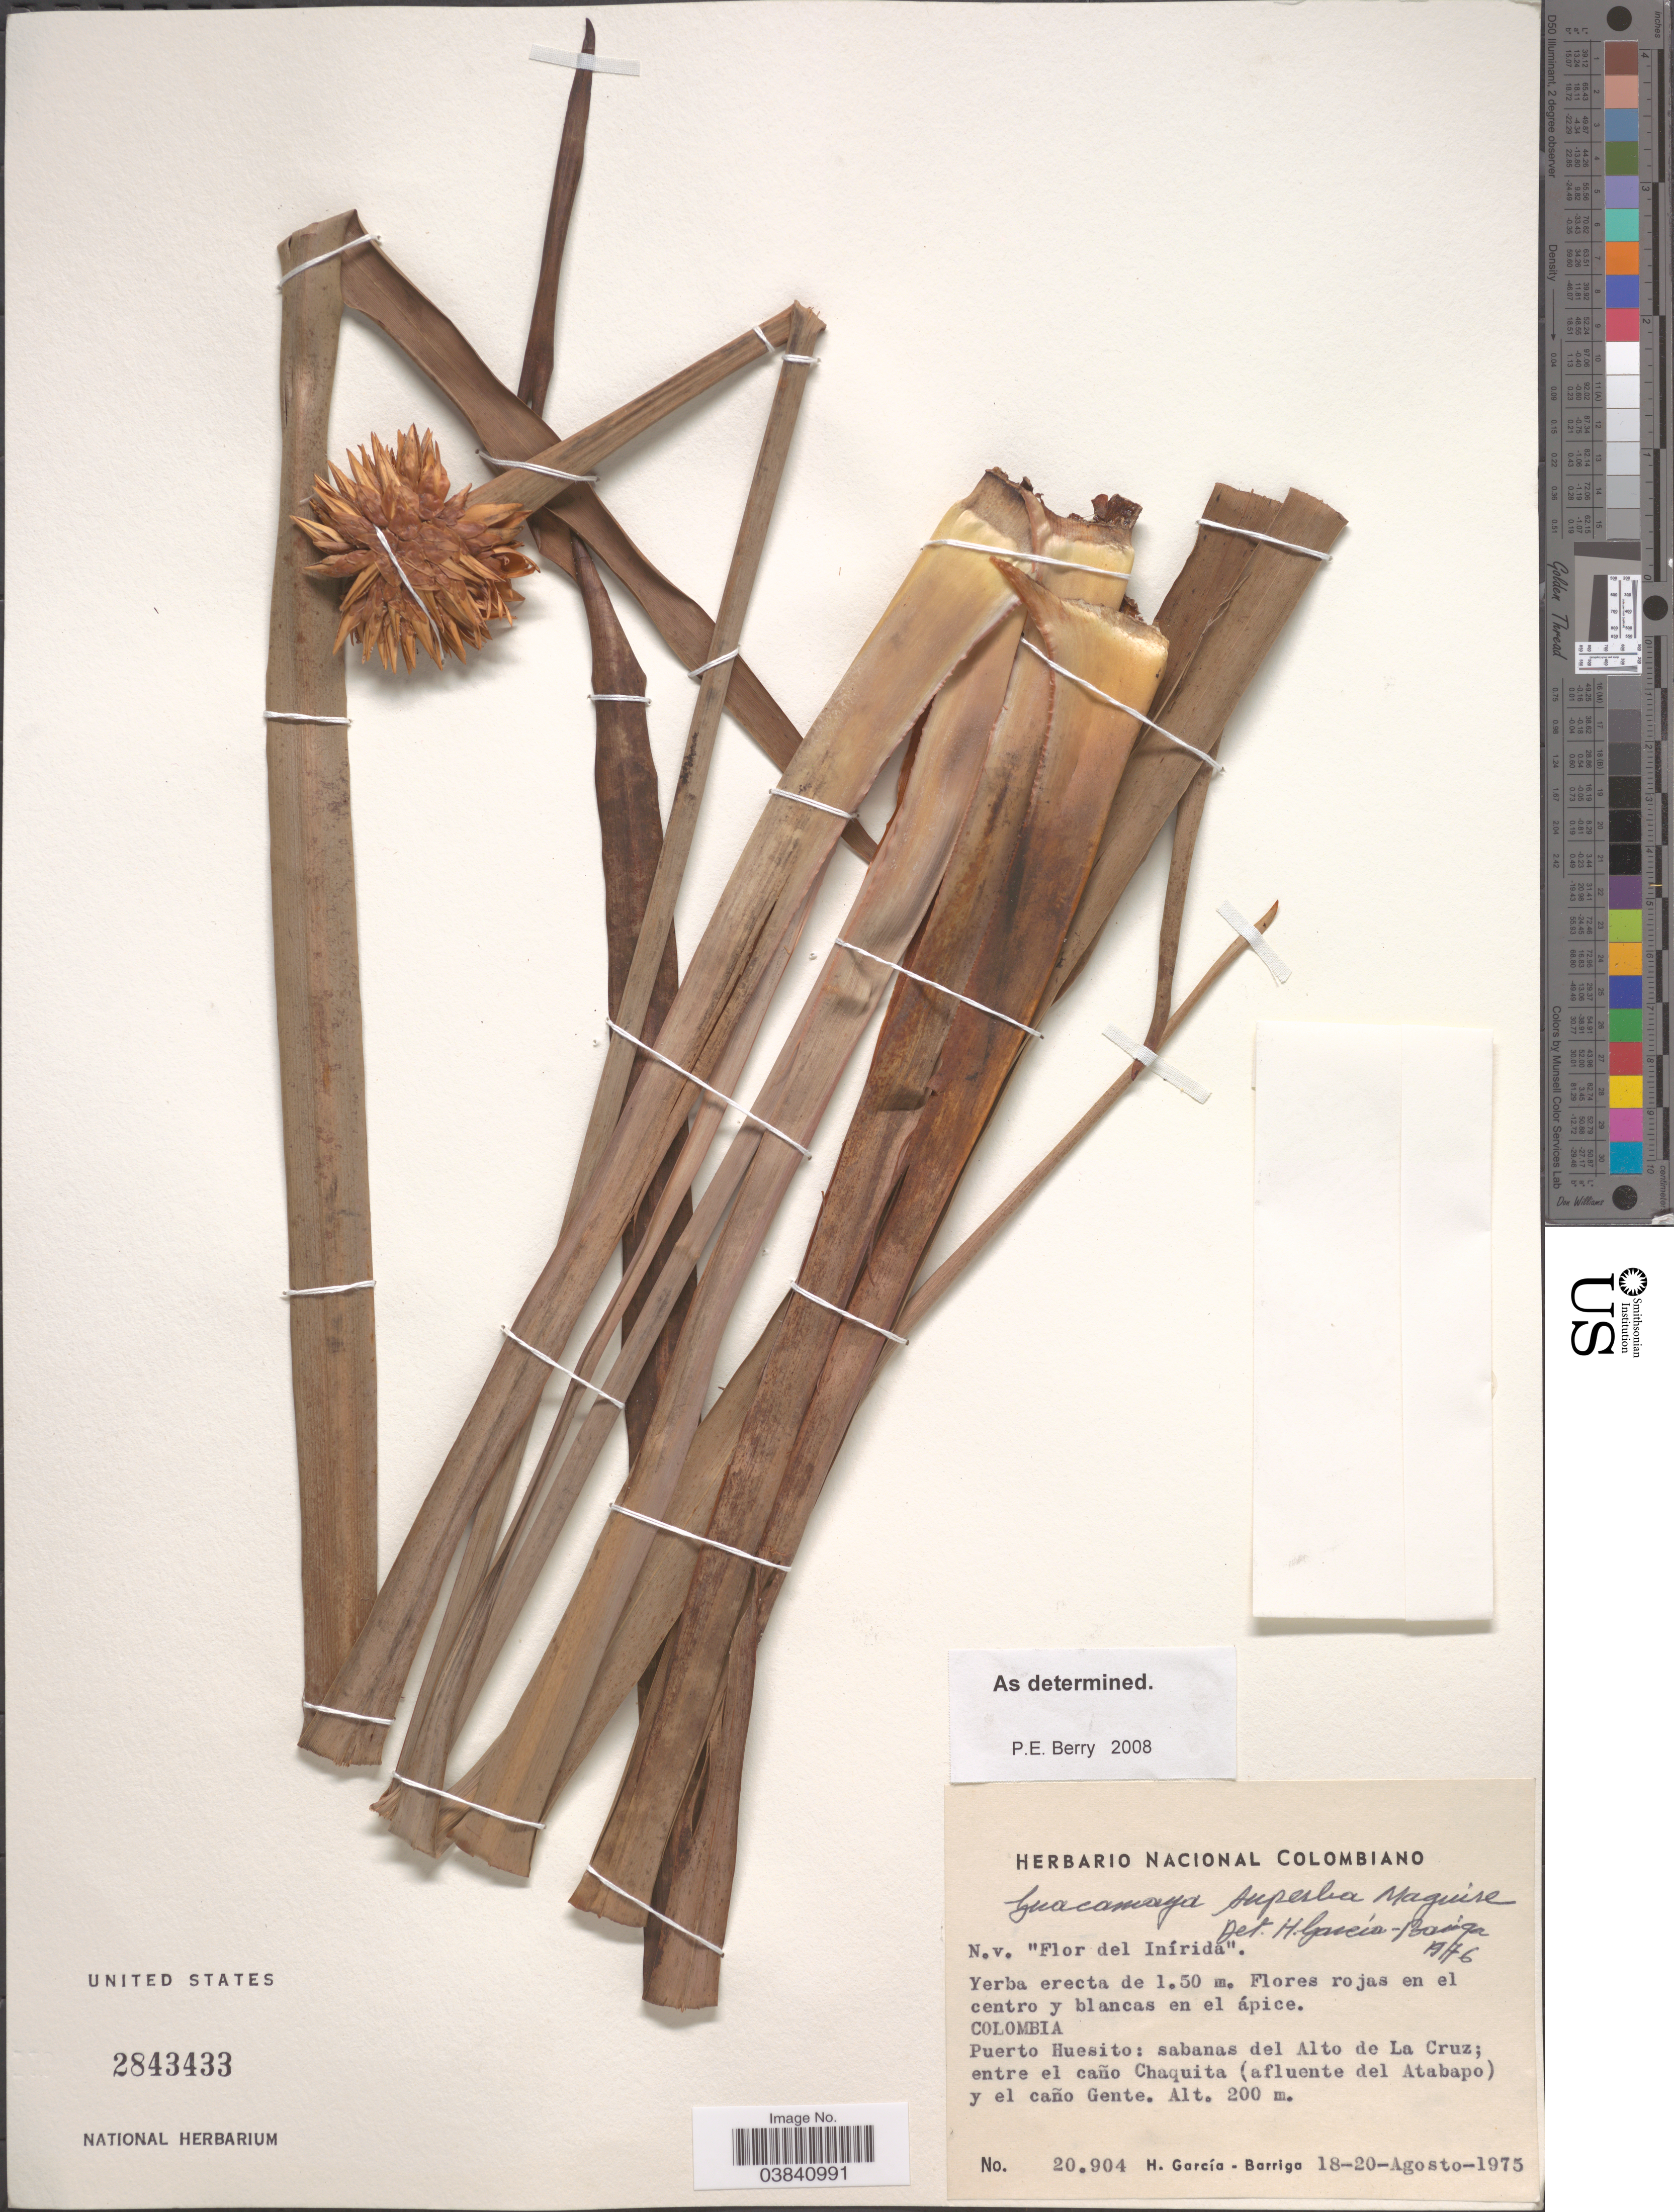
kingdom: Plantae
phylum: Tracheophyta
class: Liliopsida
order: Poales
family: Rapateaceae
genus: Guacamaya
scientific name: Guacamaya superba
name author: Maguire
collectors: H. García Barriga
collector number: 20904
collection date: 1975-08-18/1975-08-20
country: Colombia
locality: Puerto Huesito: sabanas del Alto de La Cruz; entre el caño Chaquita (afluente del Atabapo) y el caño Gente.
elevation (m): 200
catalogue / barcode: US 2843433